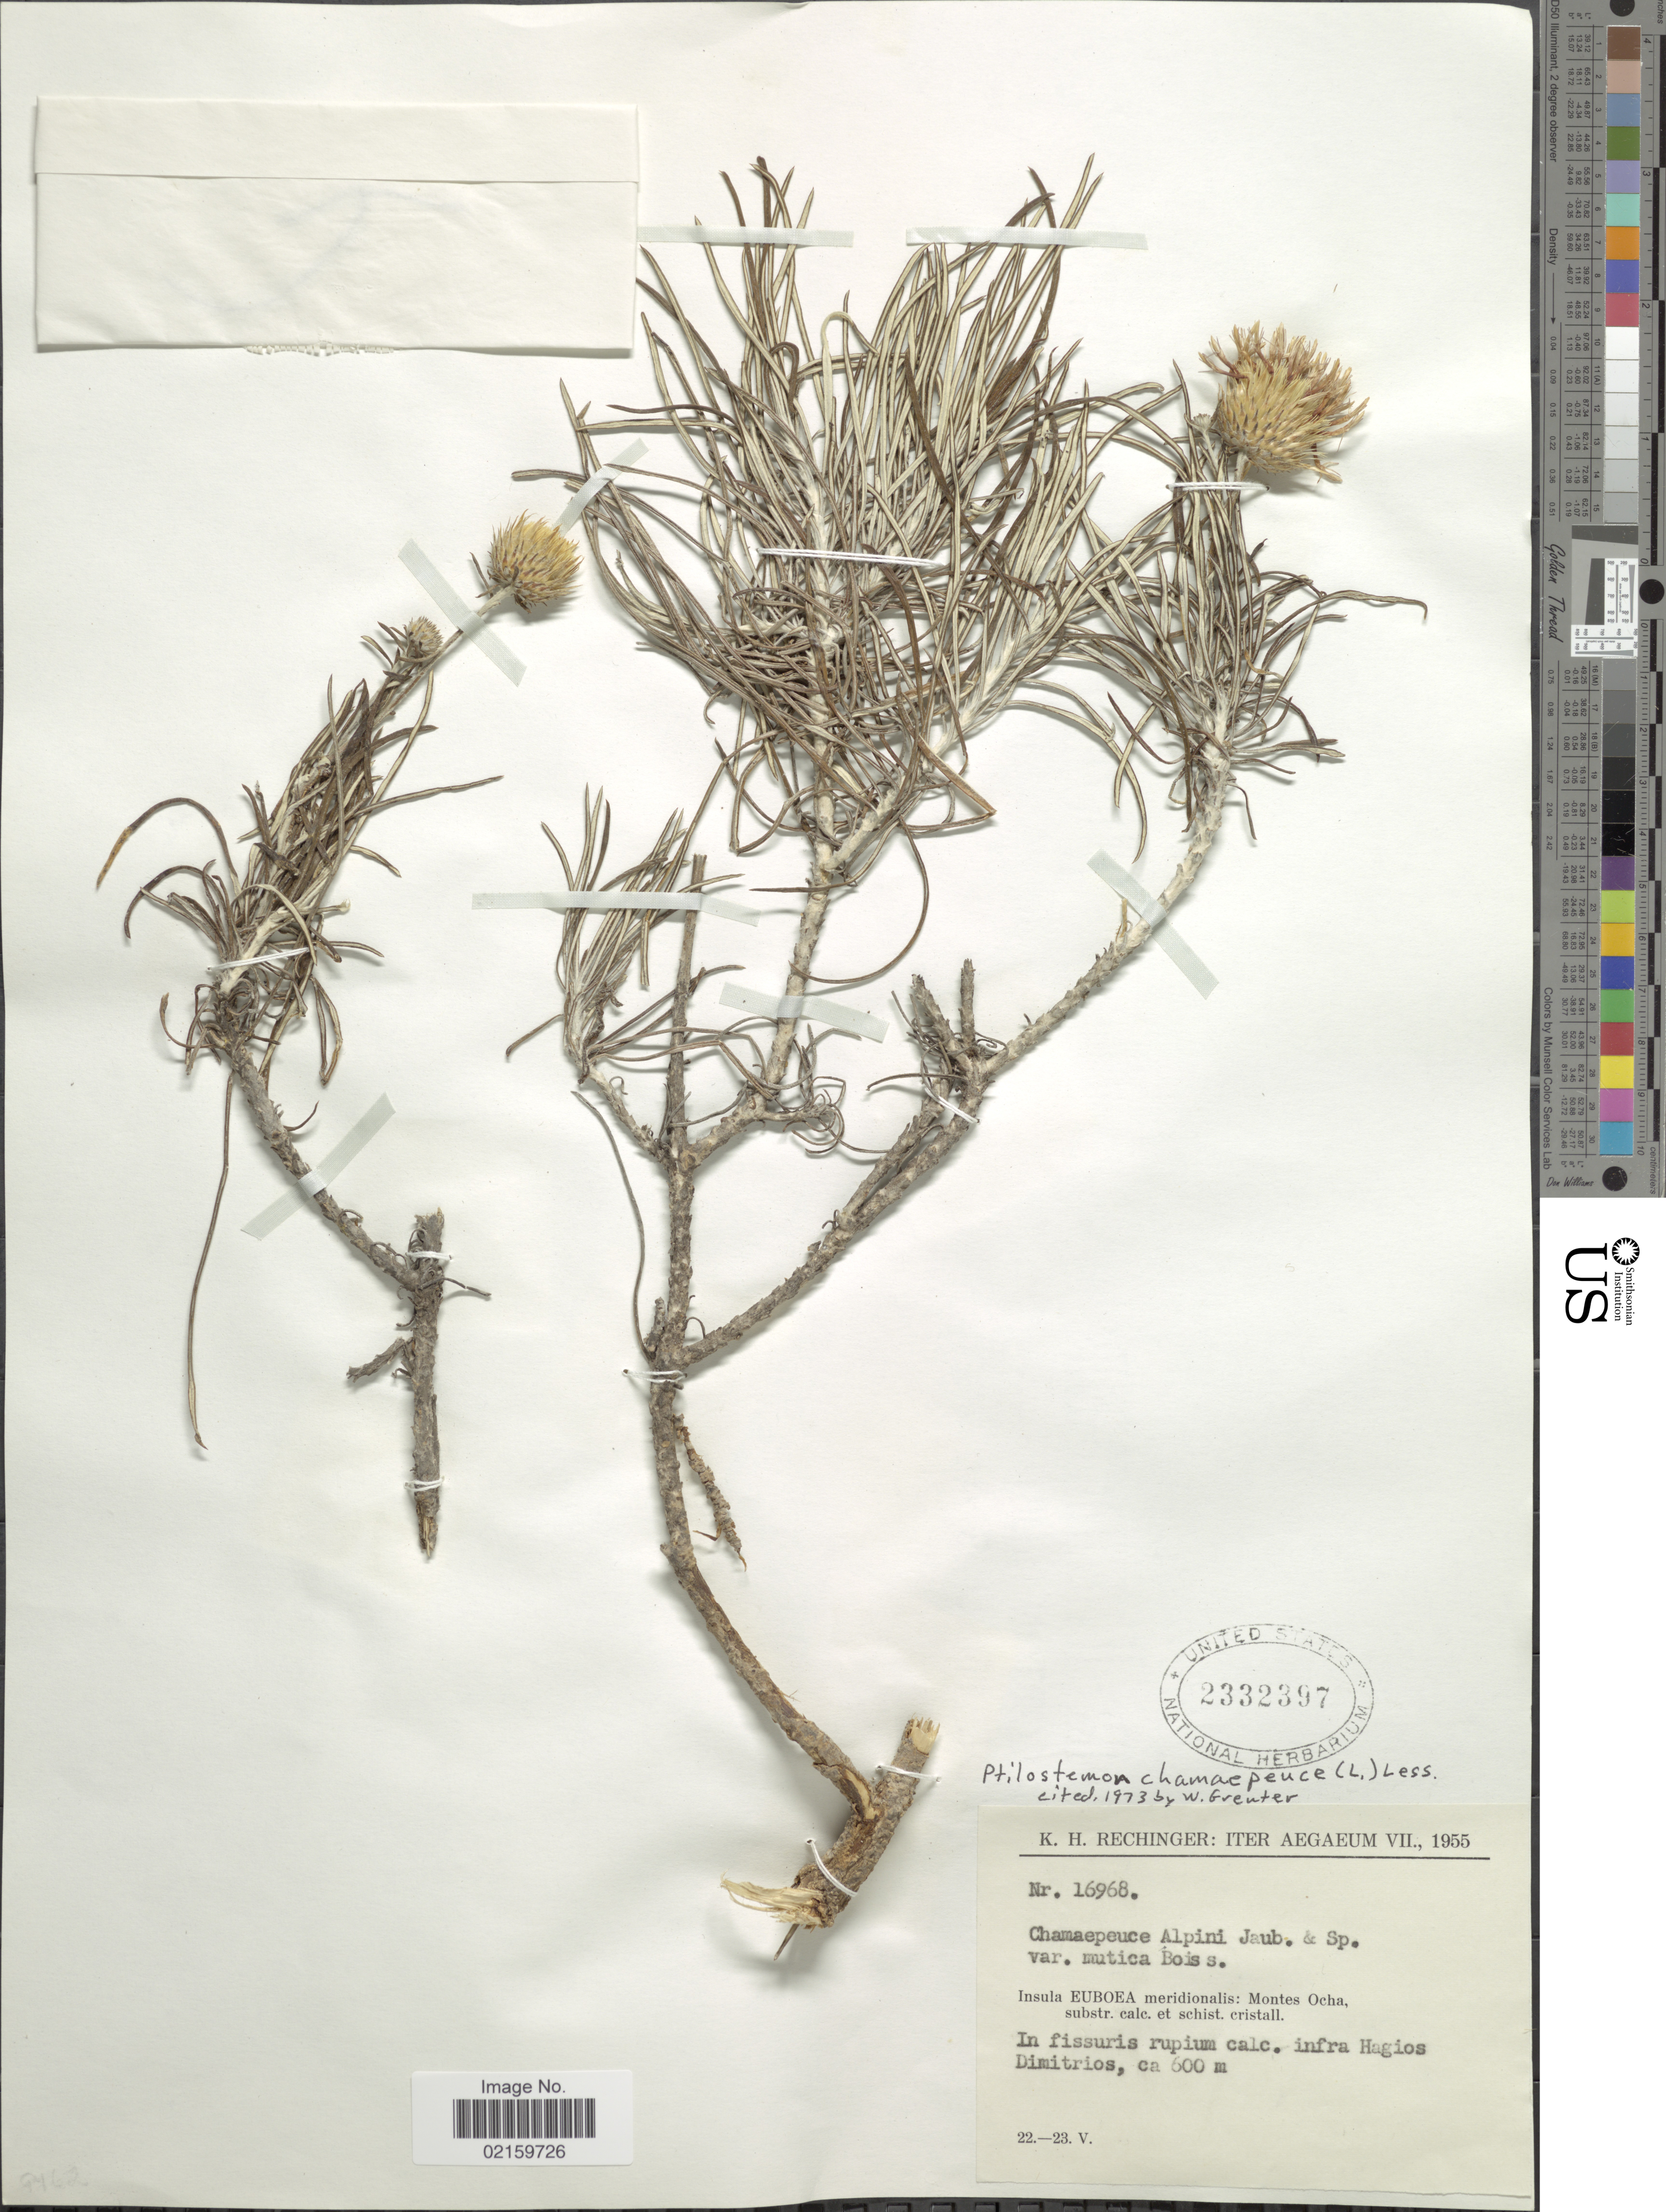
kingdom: Plantae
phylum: Tracheophyta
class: Magnoliopsida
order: Asterales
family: Asteraceae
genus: Ptilostemon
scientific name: Ptilostemon chamaepeuce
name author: (L.) Less.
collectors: K. H. Rechinger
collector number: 16968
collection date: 1955-05-22/1955-05-23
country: Greece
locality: Insula Euboea meridionalis: Montes Ocha, substr. calc. et schist, cristall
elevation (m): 600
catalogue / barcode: US 2332397